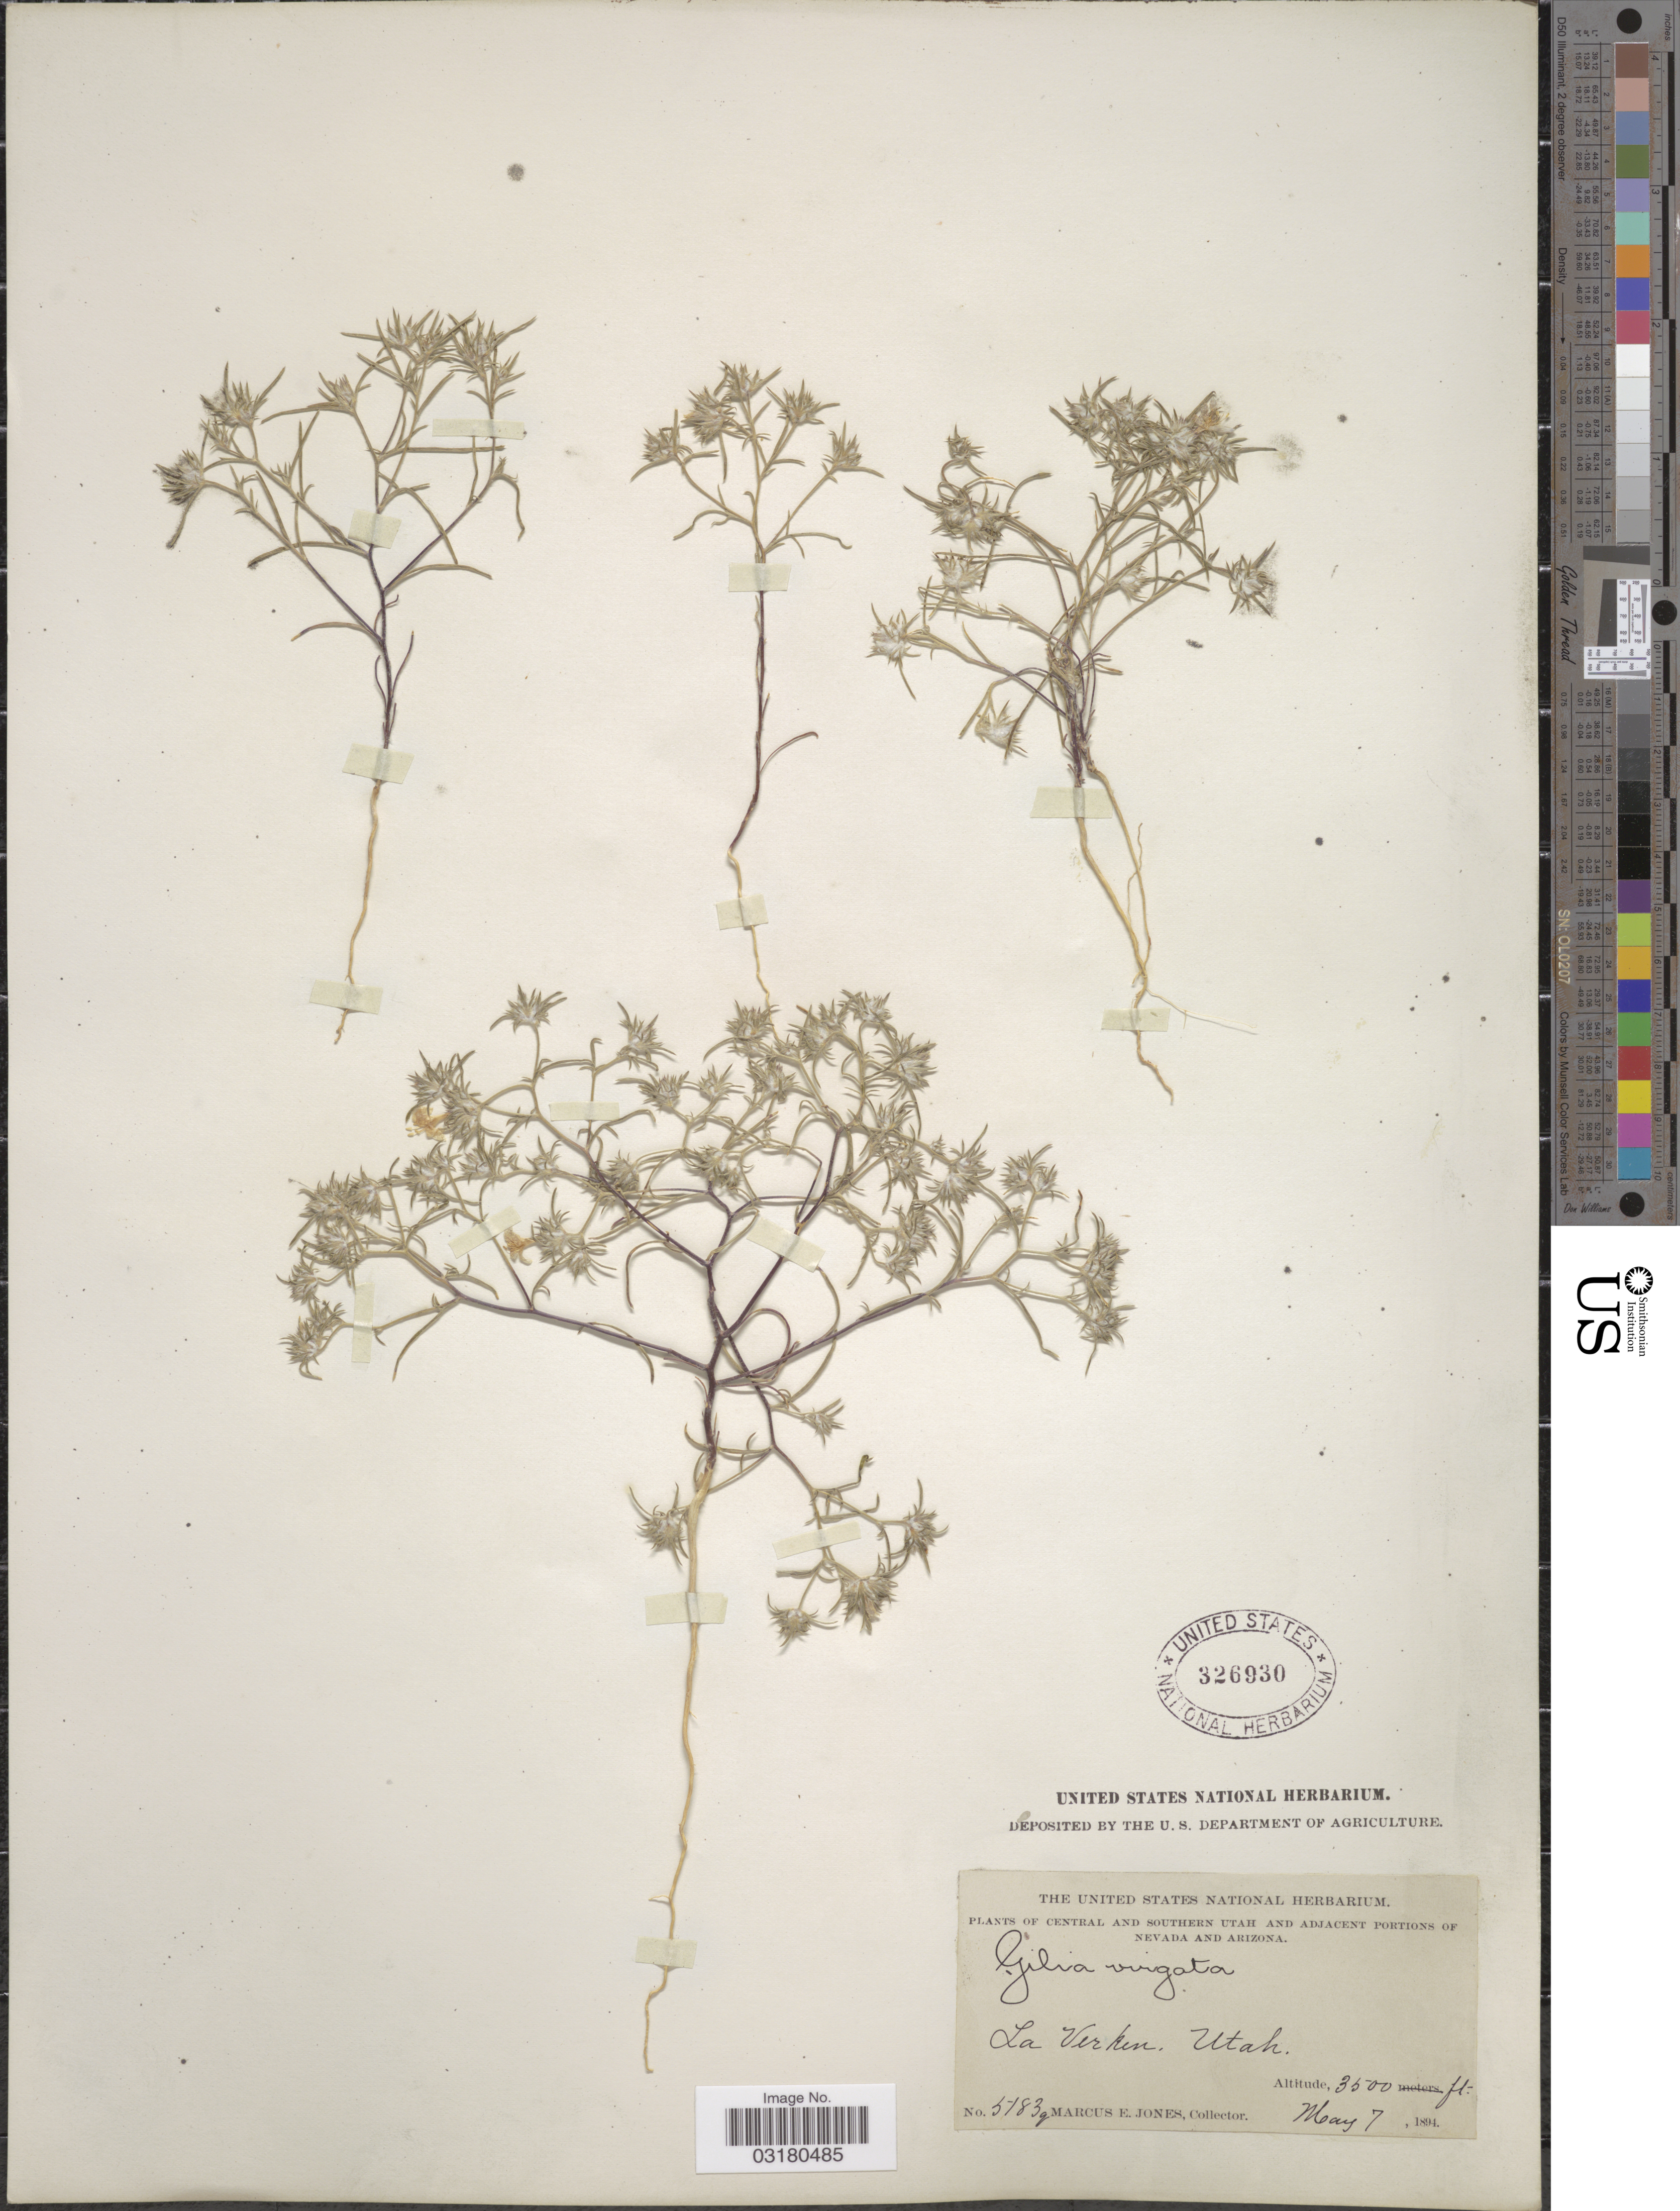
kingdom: Plantae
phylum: Tracheophyta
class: Magnoliopsida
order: Ericales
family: Polemoniaceae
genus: Eriastrum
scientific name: Eriastrum wilcoxii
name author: (A. Nelson) H. Mason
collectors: M. E. Jones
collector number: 5183g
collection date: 1894-05-07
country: United States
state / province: Utah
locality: Central and Southern Utah. La Verkin.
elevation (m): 1067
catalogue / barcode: US 326930